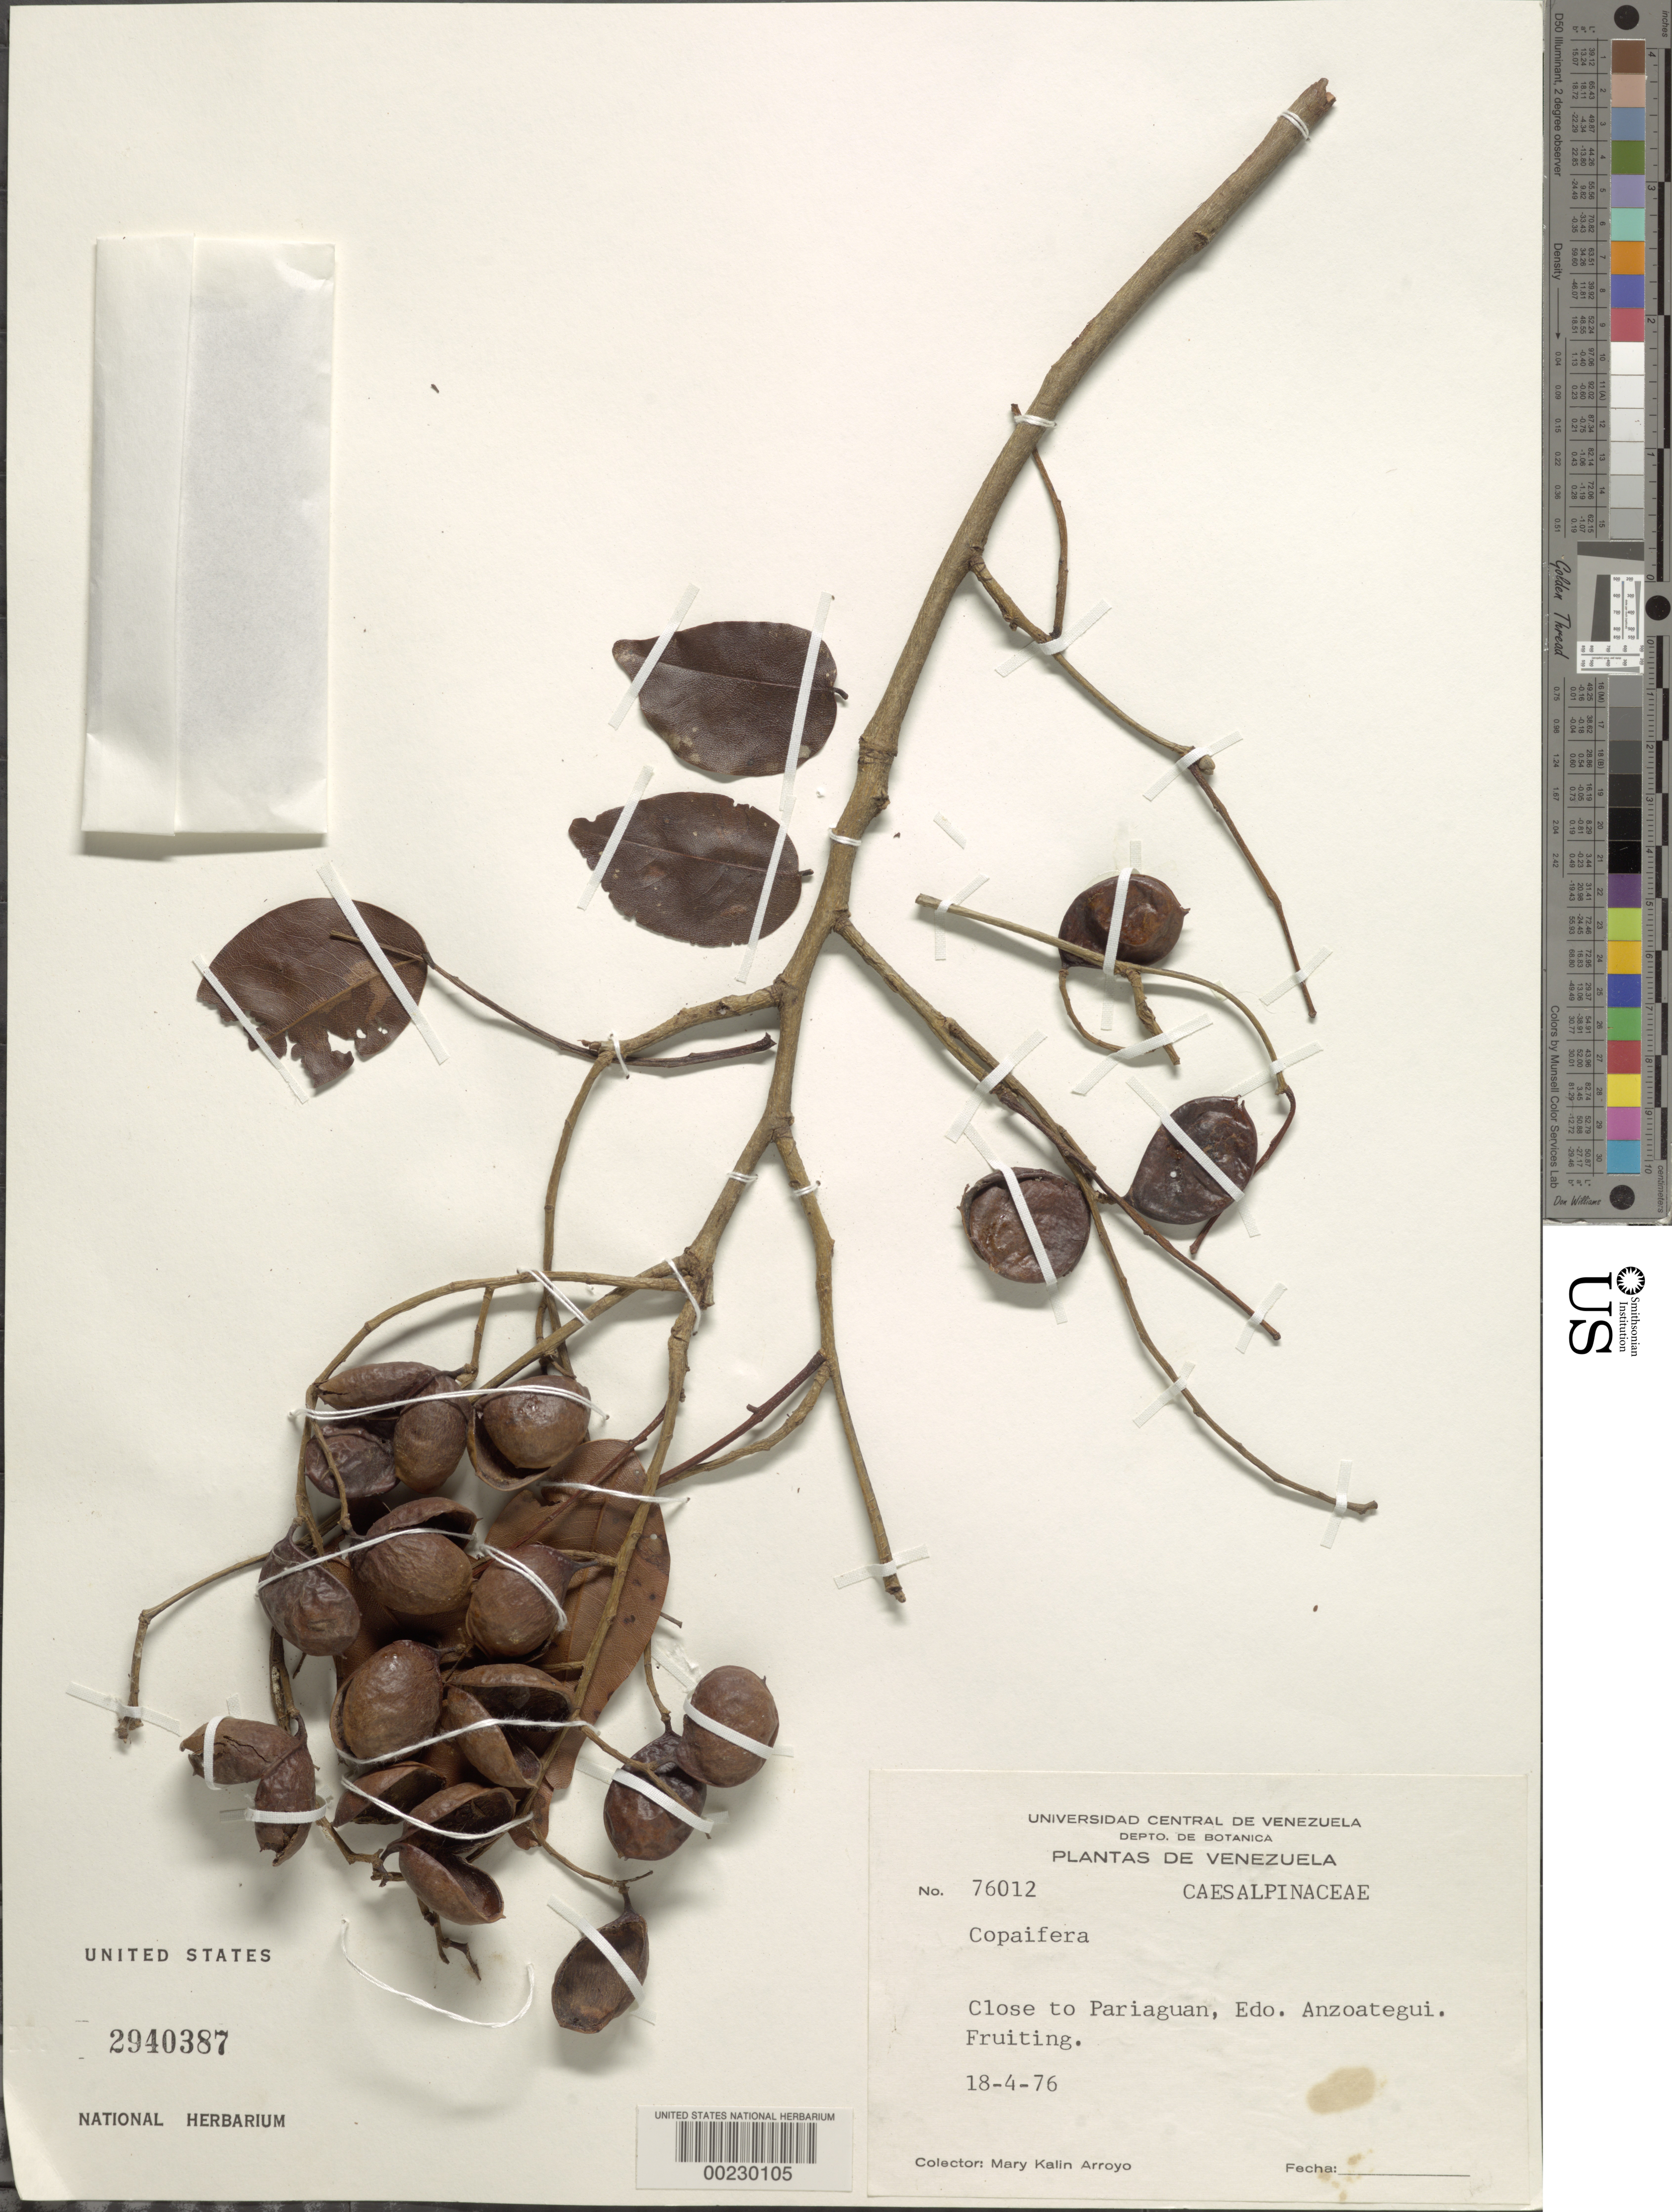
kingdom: Plantae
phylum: Tracheophyta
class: Magnoliopsida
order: Fabales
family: Fabaceae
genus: Copaifera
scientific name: Copaifera sp.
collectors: M. Arroyo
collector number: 76012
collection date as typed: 18 Apr 1976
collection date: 1976-04-18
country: Venezuela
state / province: Anzoategui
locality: Close to pariaguan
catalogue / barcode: US 2940387